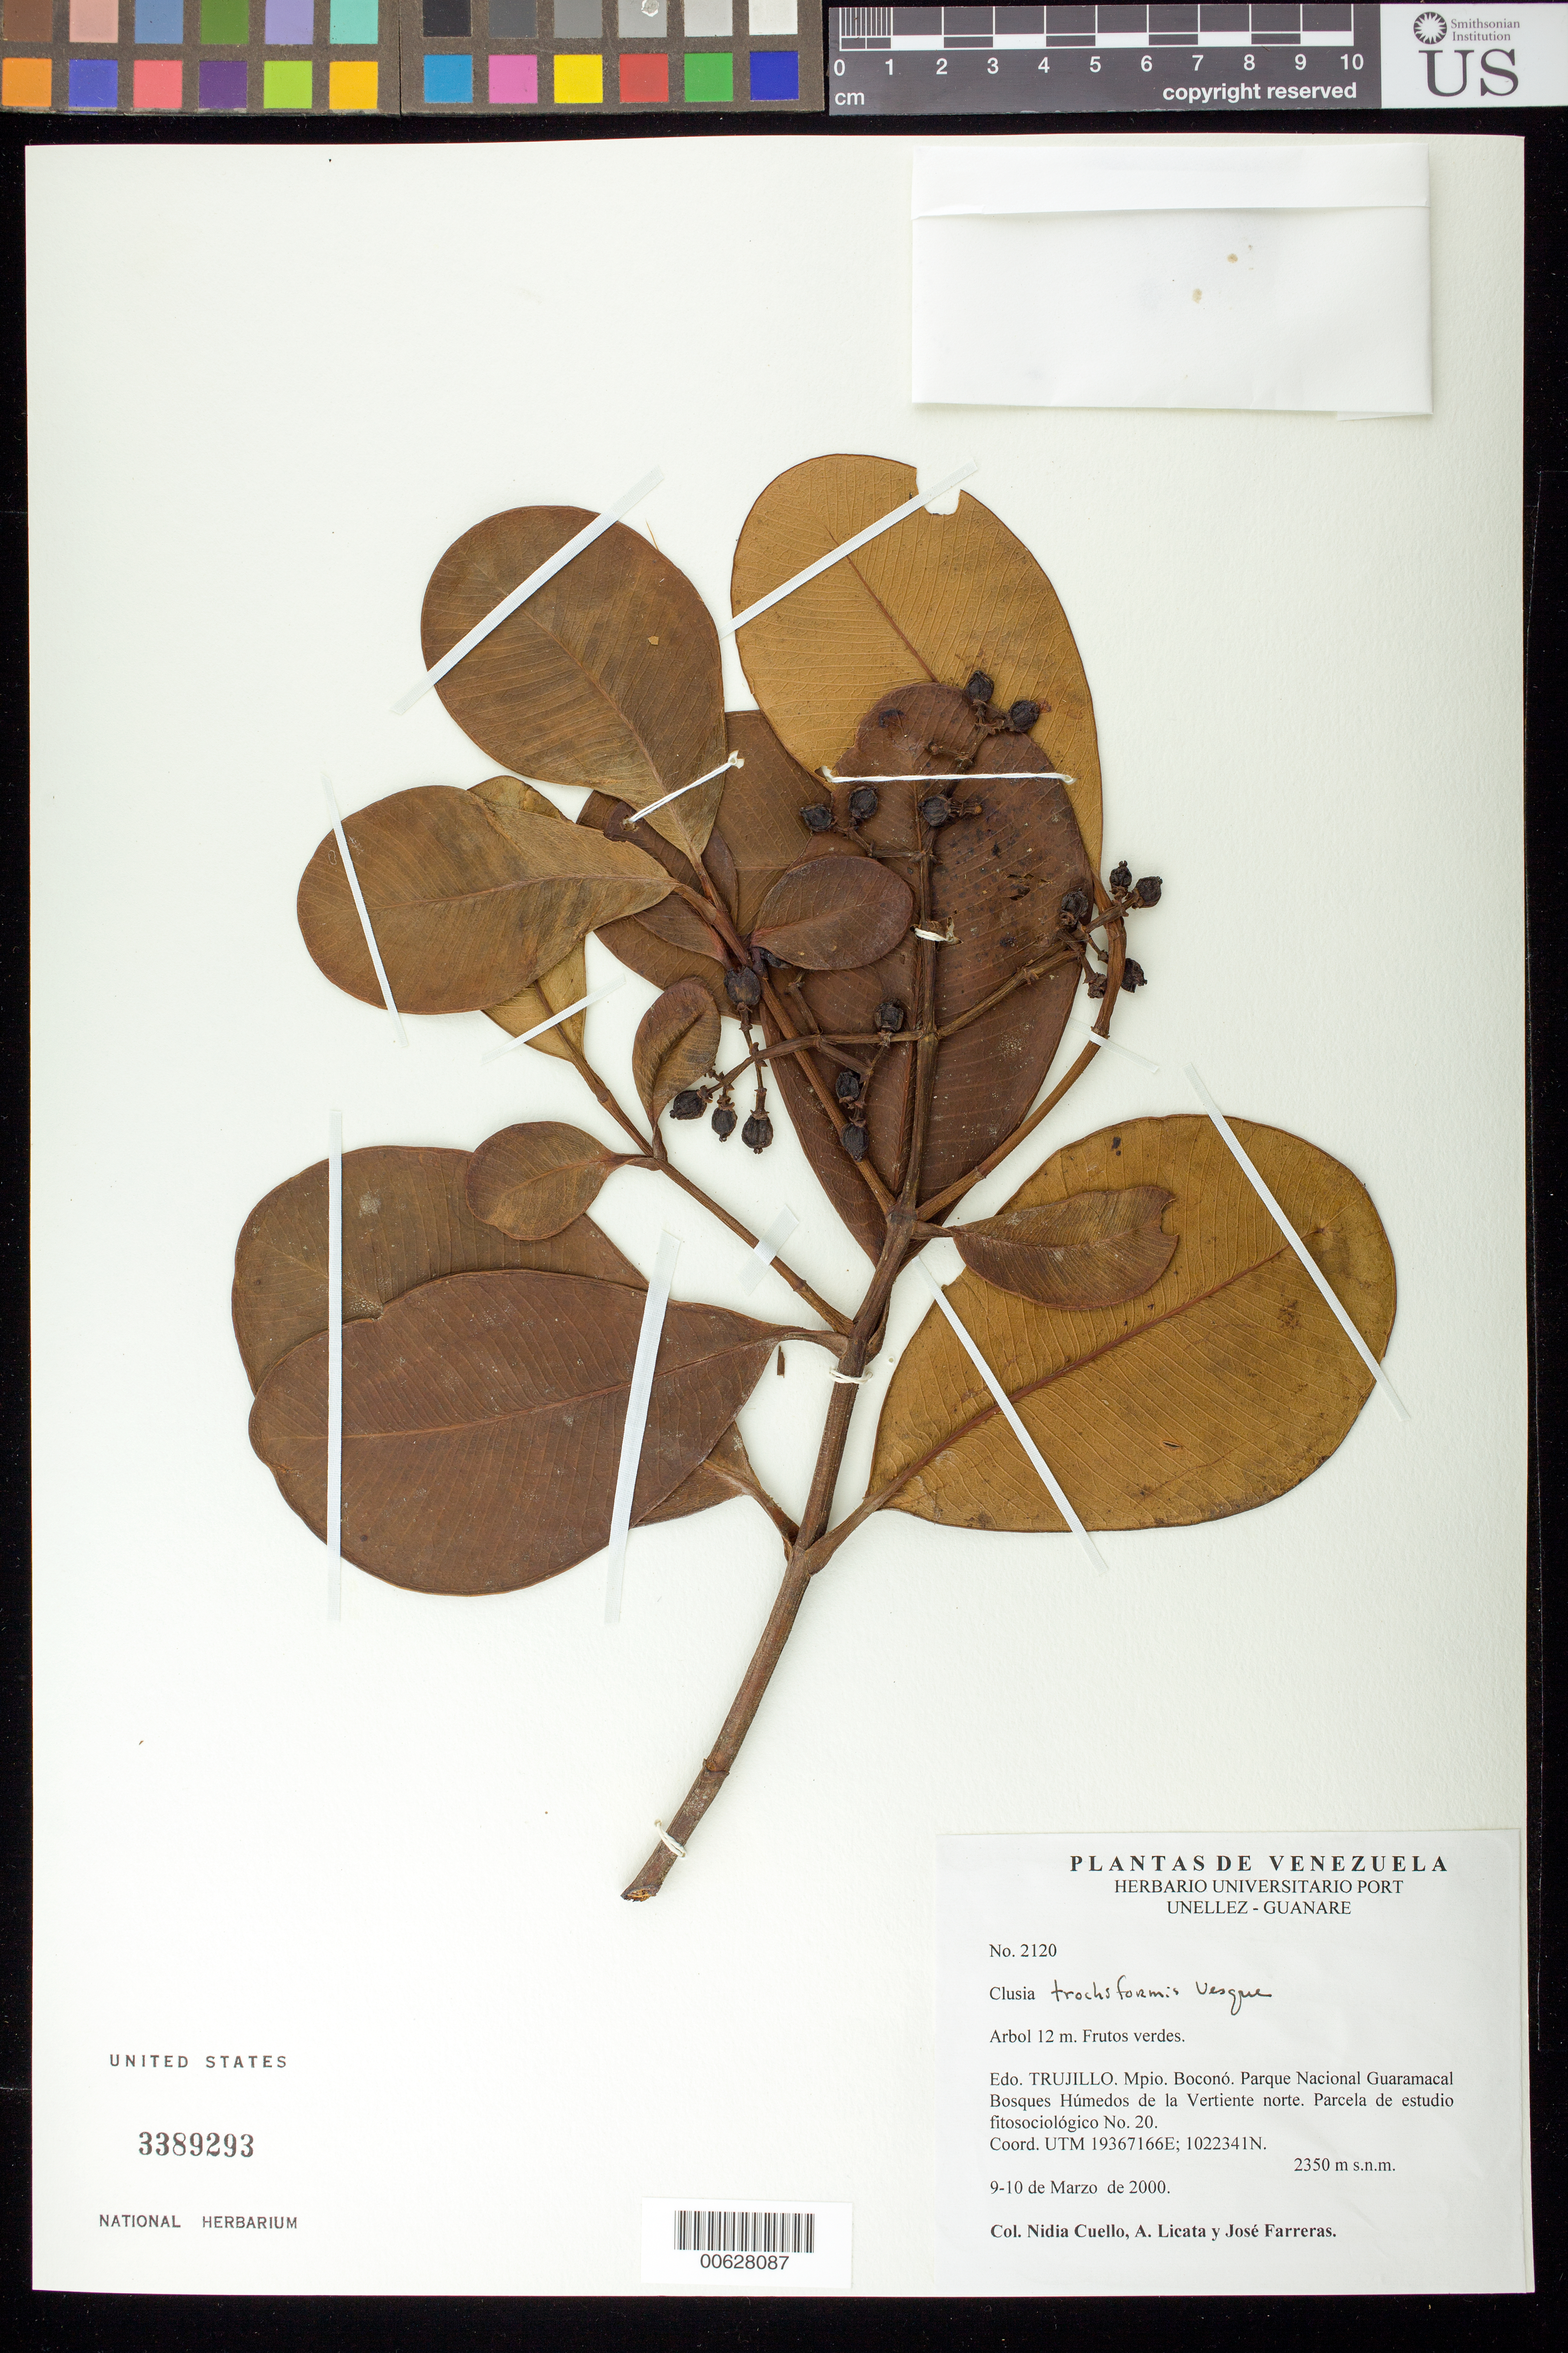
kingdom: Plantae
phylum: Tracheophyta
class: Magnoliopsida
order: Malpighiales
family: Clusiaceae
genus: Clusia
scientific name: Clusia trochiformis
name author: Vesque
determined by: Dorr, L. J., (BOT), Smithsonian Institution - National Museum of Natural History (UNITED STATES)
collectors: N. L. Cuello, A. Licata & J. Farreras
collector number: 2120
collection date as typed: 09 Mar 2000 to 10 Mar 2000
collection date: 2000-03-09/2000-03-10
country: Venezuela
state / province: Trujillo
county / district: Boconó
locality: Parque Nacional Guaramacal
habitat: Bosque Húmedos de la vertiente norte.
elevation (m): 2350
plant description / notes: PORT, US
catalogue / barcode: US 3389293